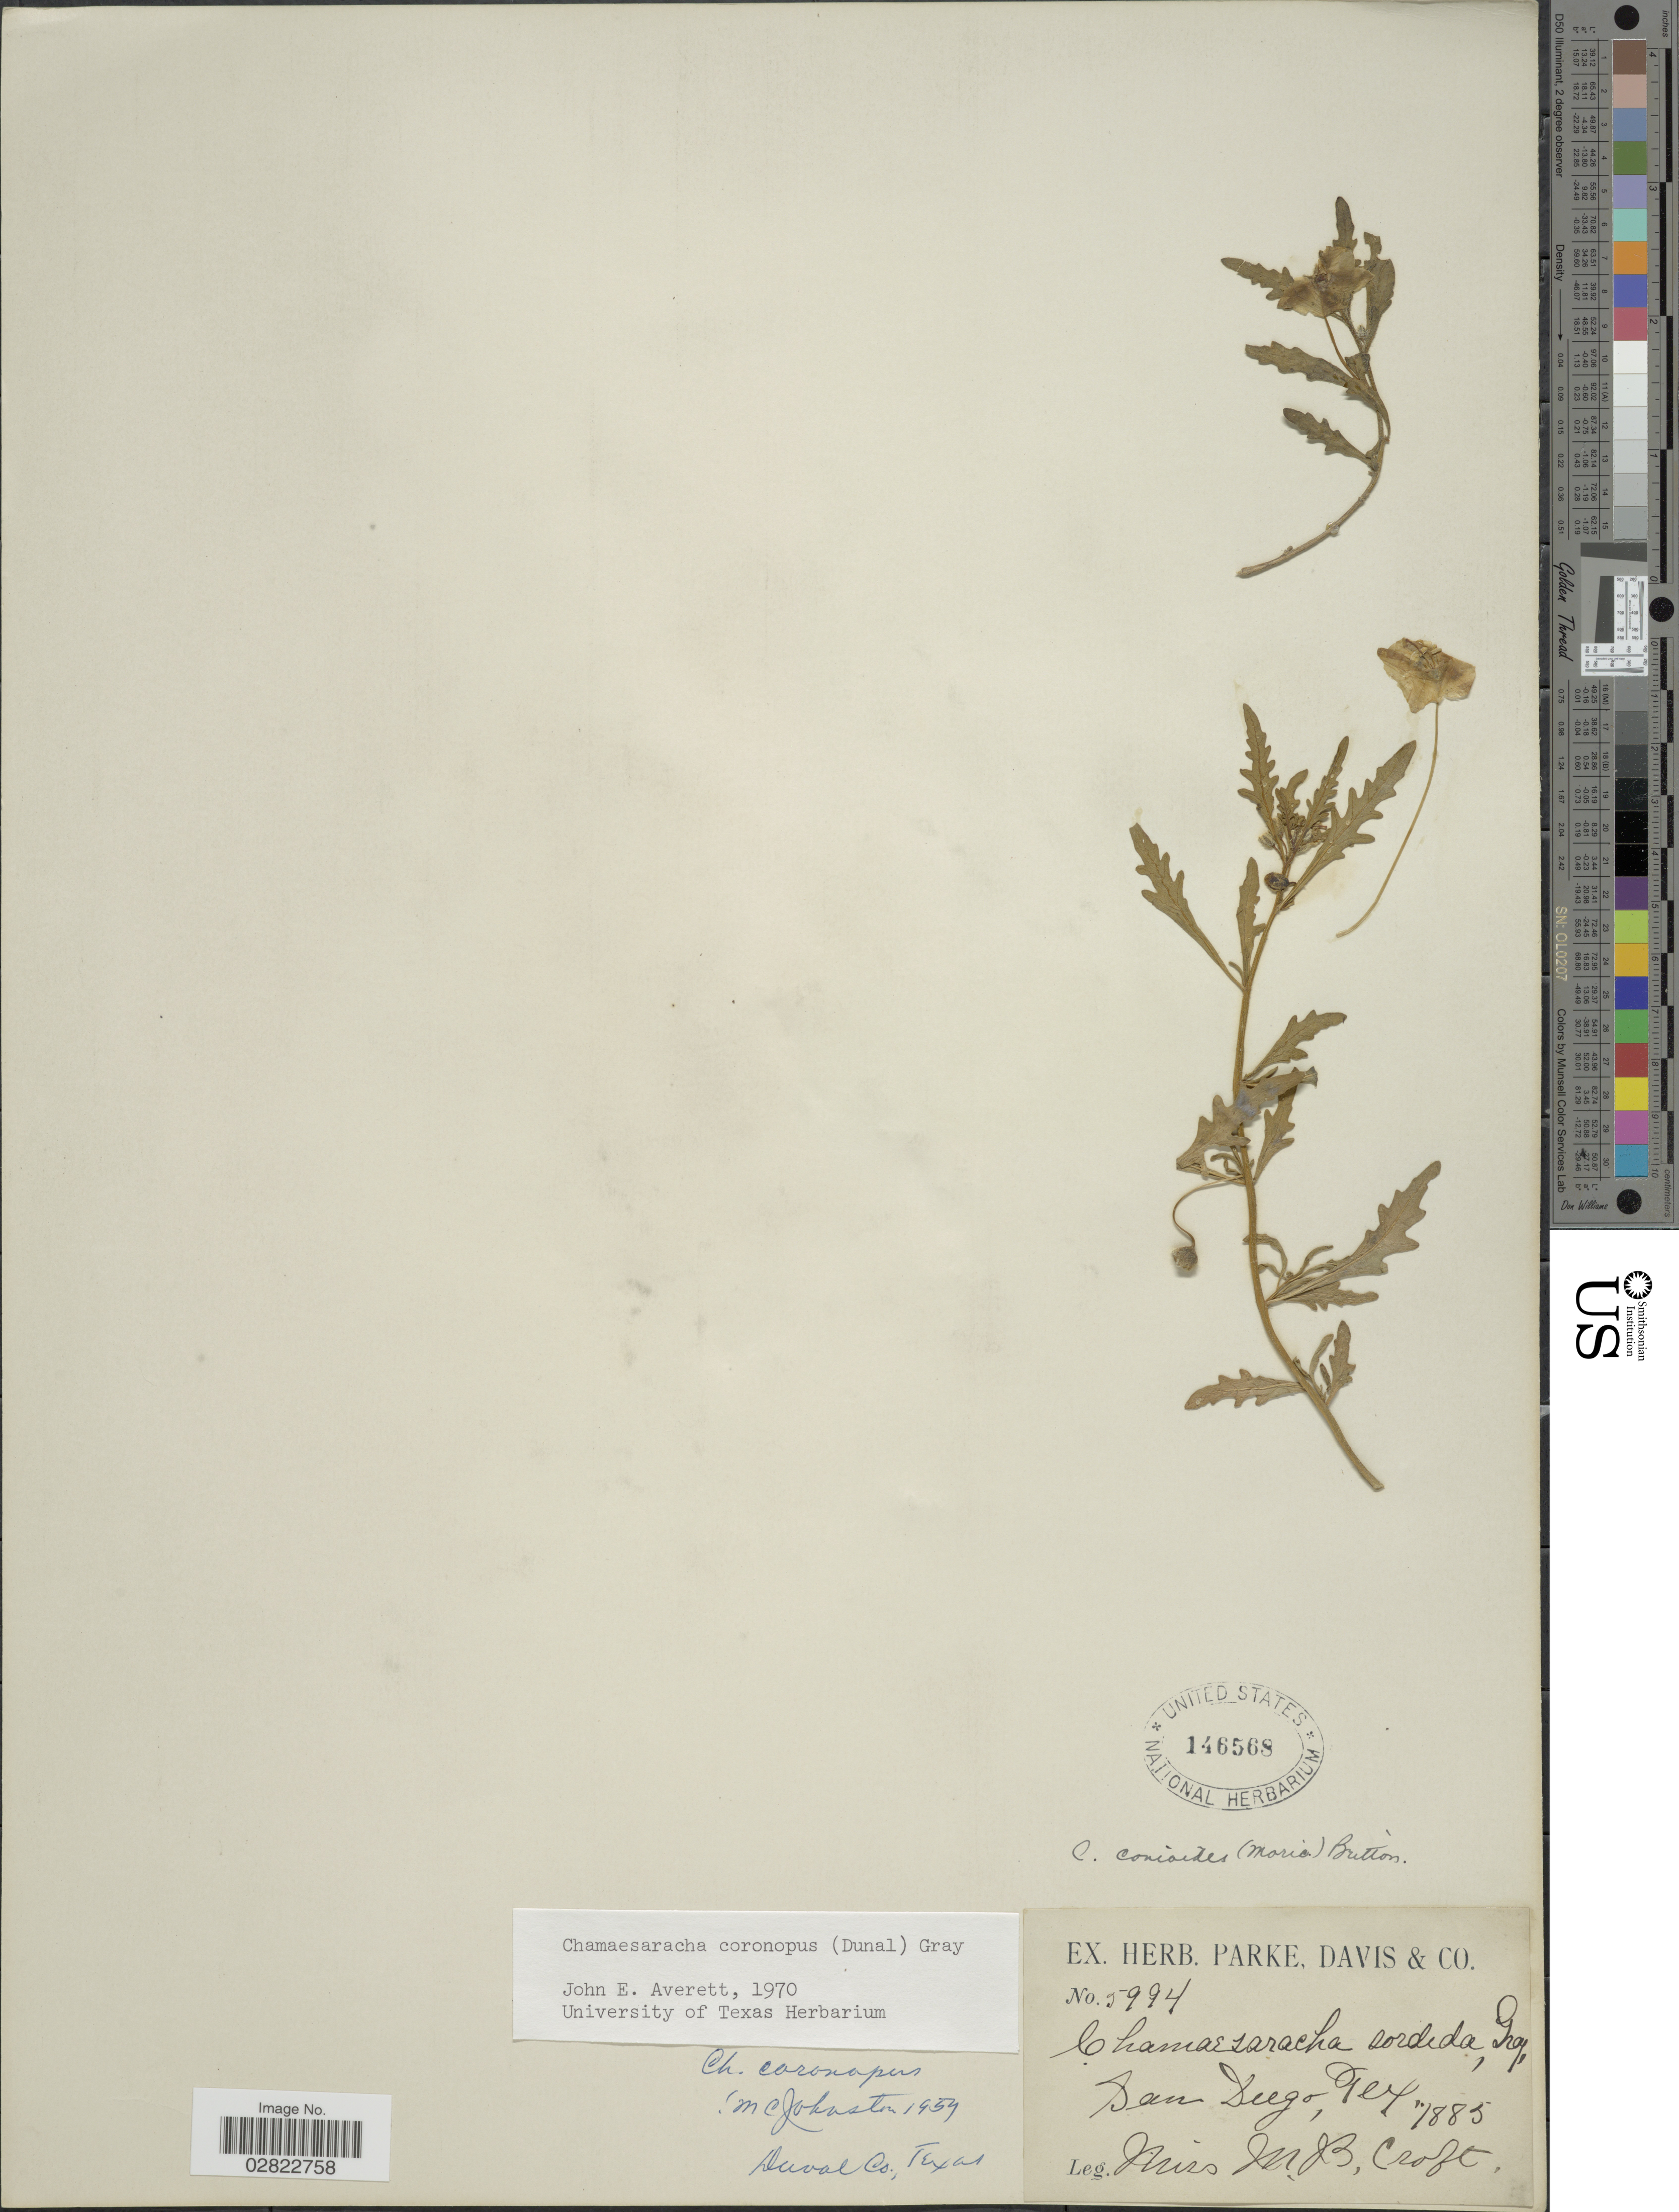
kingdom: Plantae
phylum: Tracheophyta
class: Magnoliopsida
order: Solanales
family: Solanaceae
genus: Chamaesaracha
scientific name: Chamaesaracha coronopus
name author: (Dunal) A. Gray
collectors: M. Croft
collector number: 5994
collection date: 1885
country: United States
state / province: Texas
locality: San Diego.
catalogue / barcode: US 146568